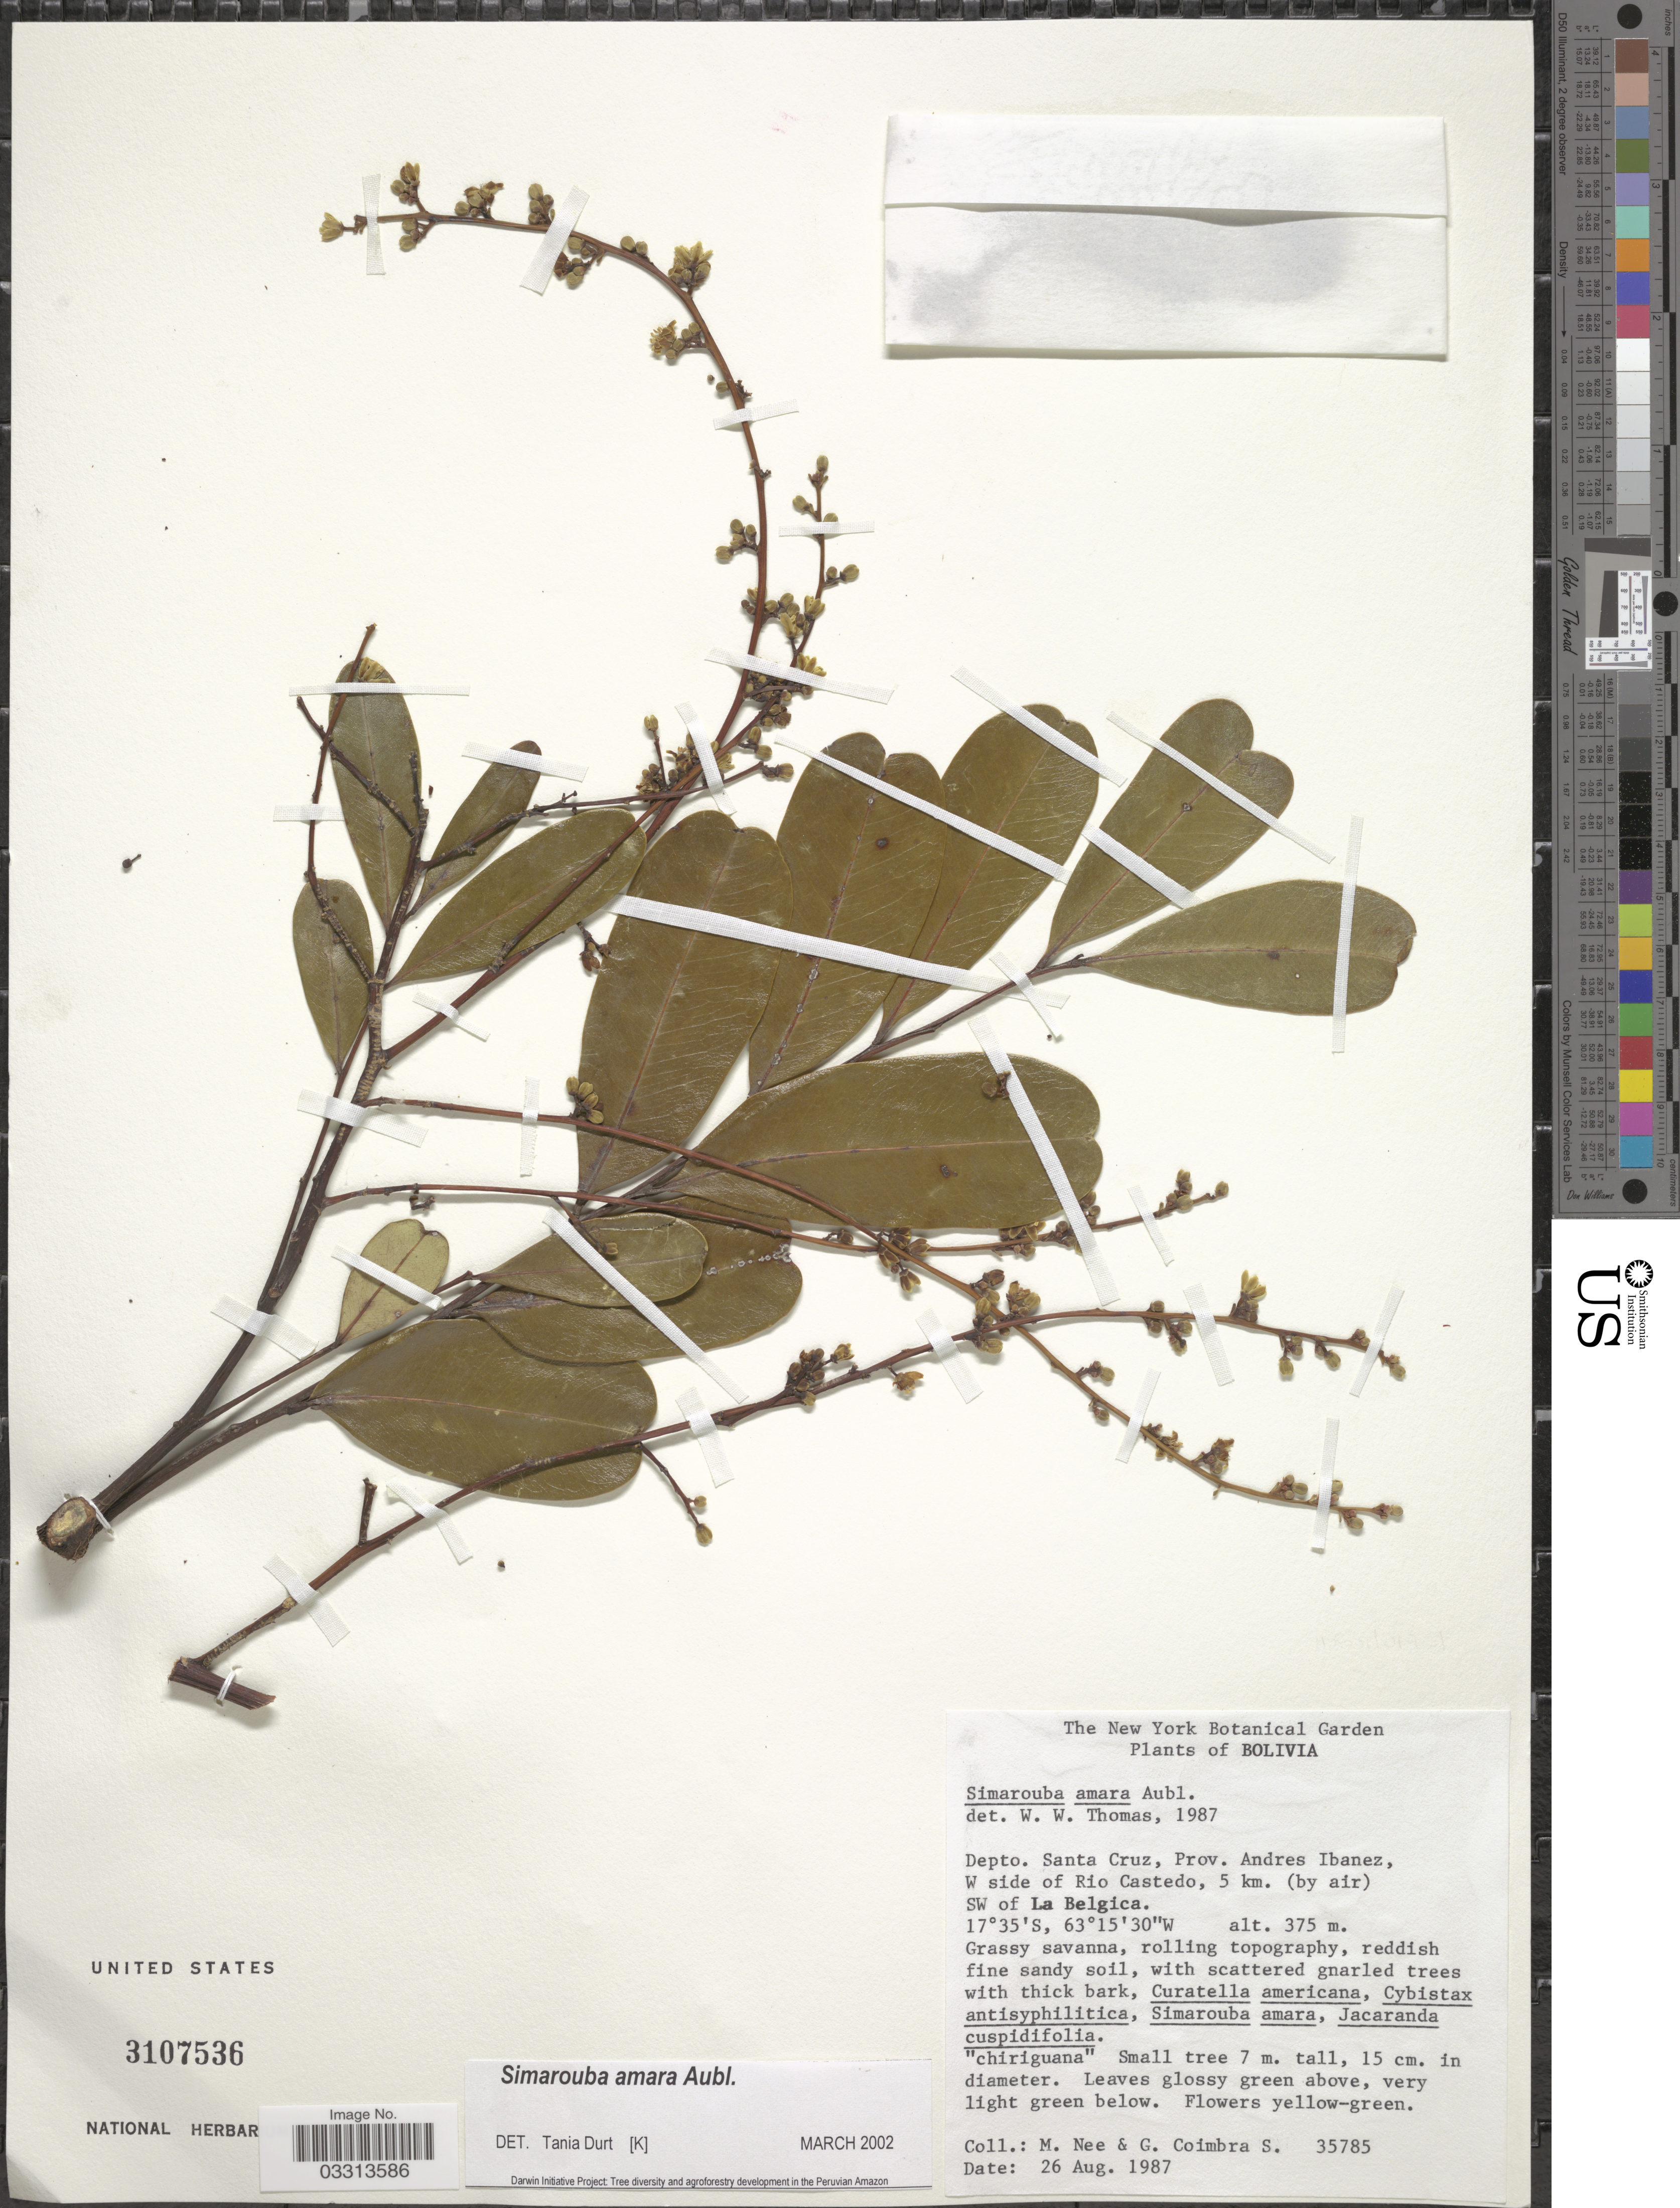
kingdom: Plantae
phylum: Tracheophyta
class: Magnoliopsida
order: Sapindales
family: Simaroubaceae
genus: Simarouba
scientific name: Simarouba amara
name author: Aubl.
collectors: M. Nee & G. Coimbra S.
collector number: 35785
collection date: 1987-08-26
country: Bolivia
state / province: Santa Cruz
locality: Depto. Santa Cruz, Prov. Andres Ibanez, W side of Rio Castedo, 5 km (by air) SW of La Belgica.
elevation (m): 375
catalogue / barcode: US 3107536